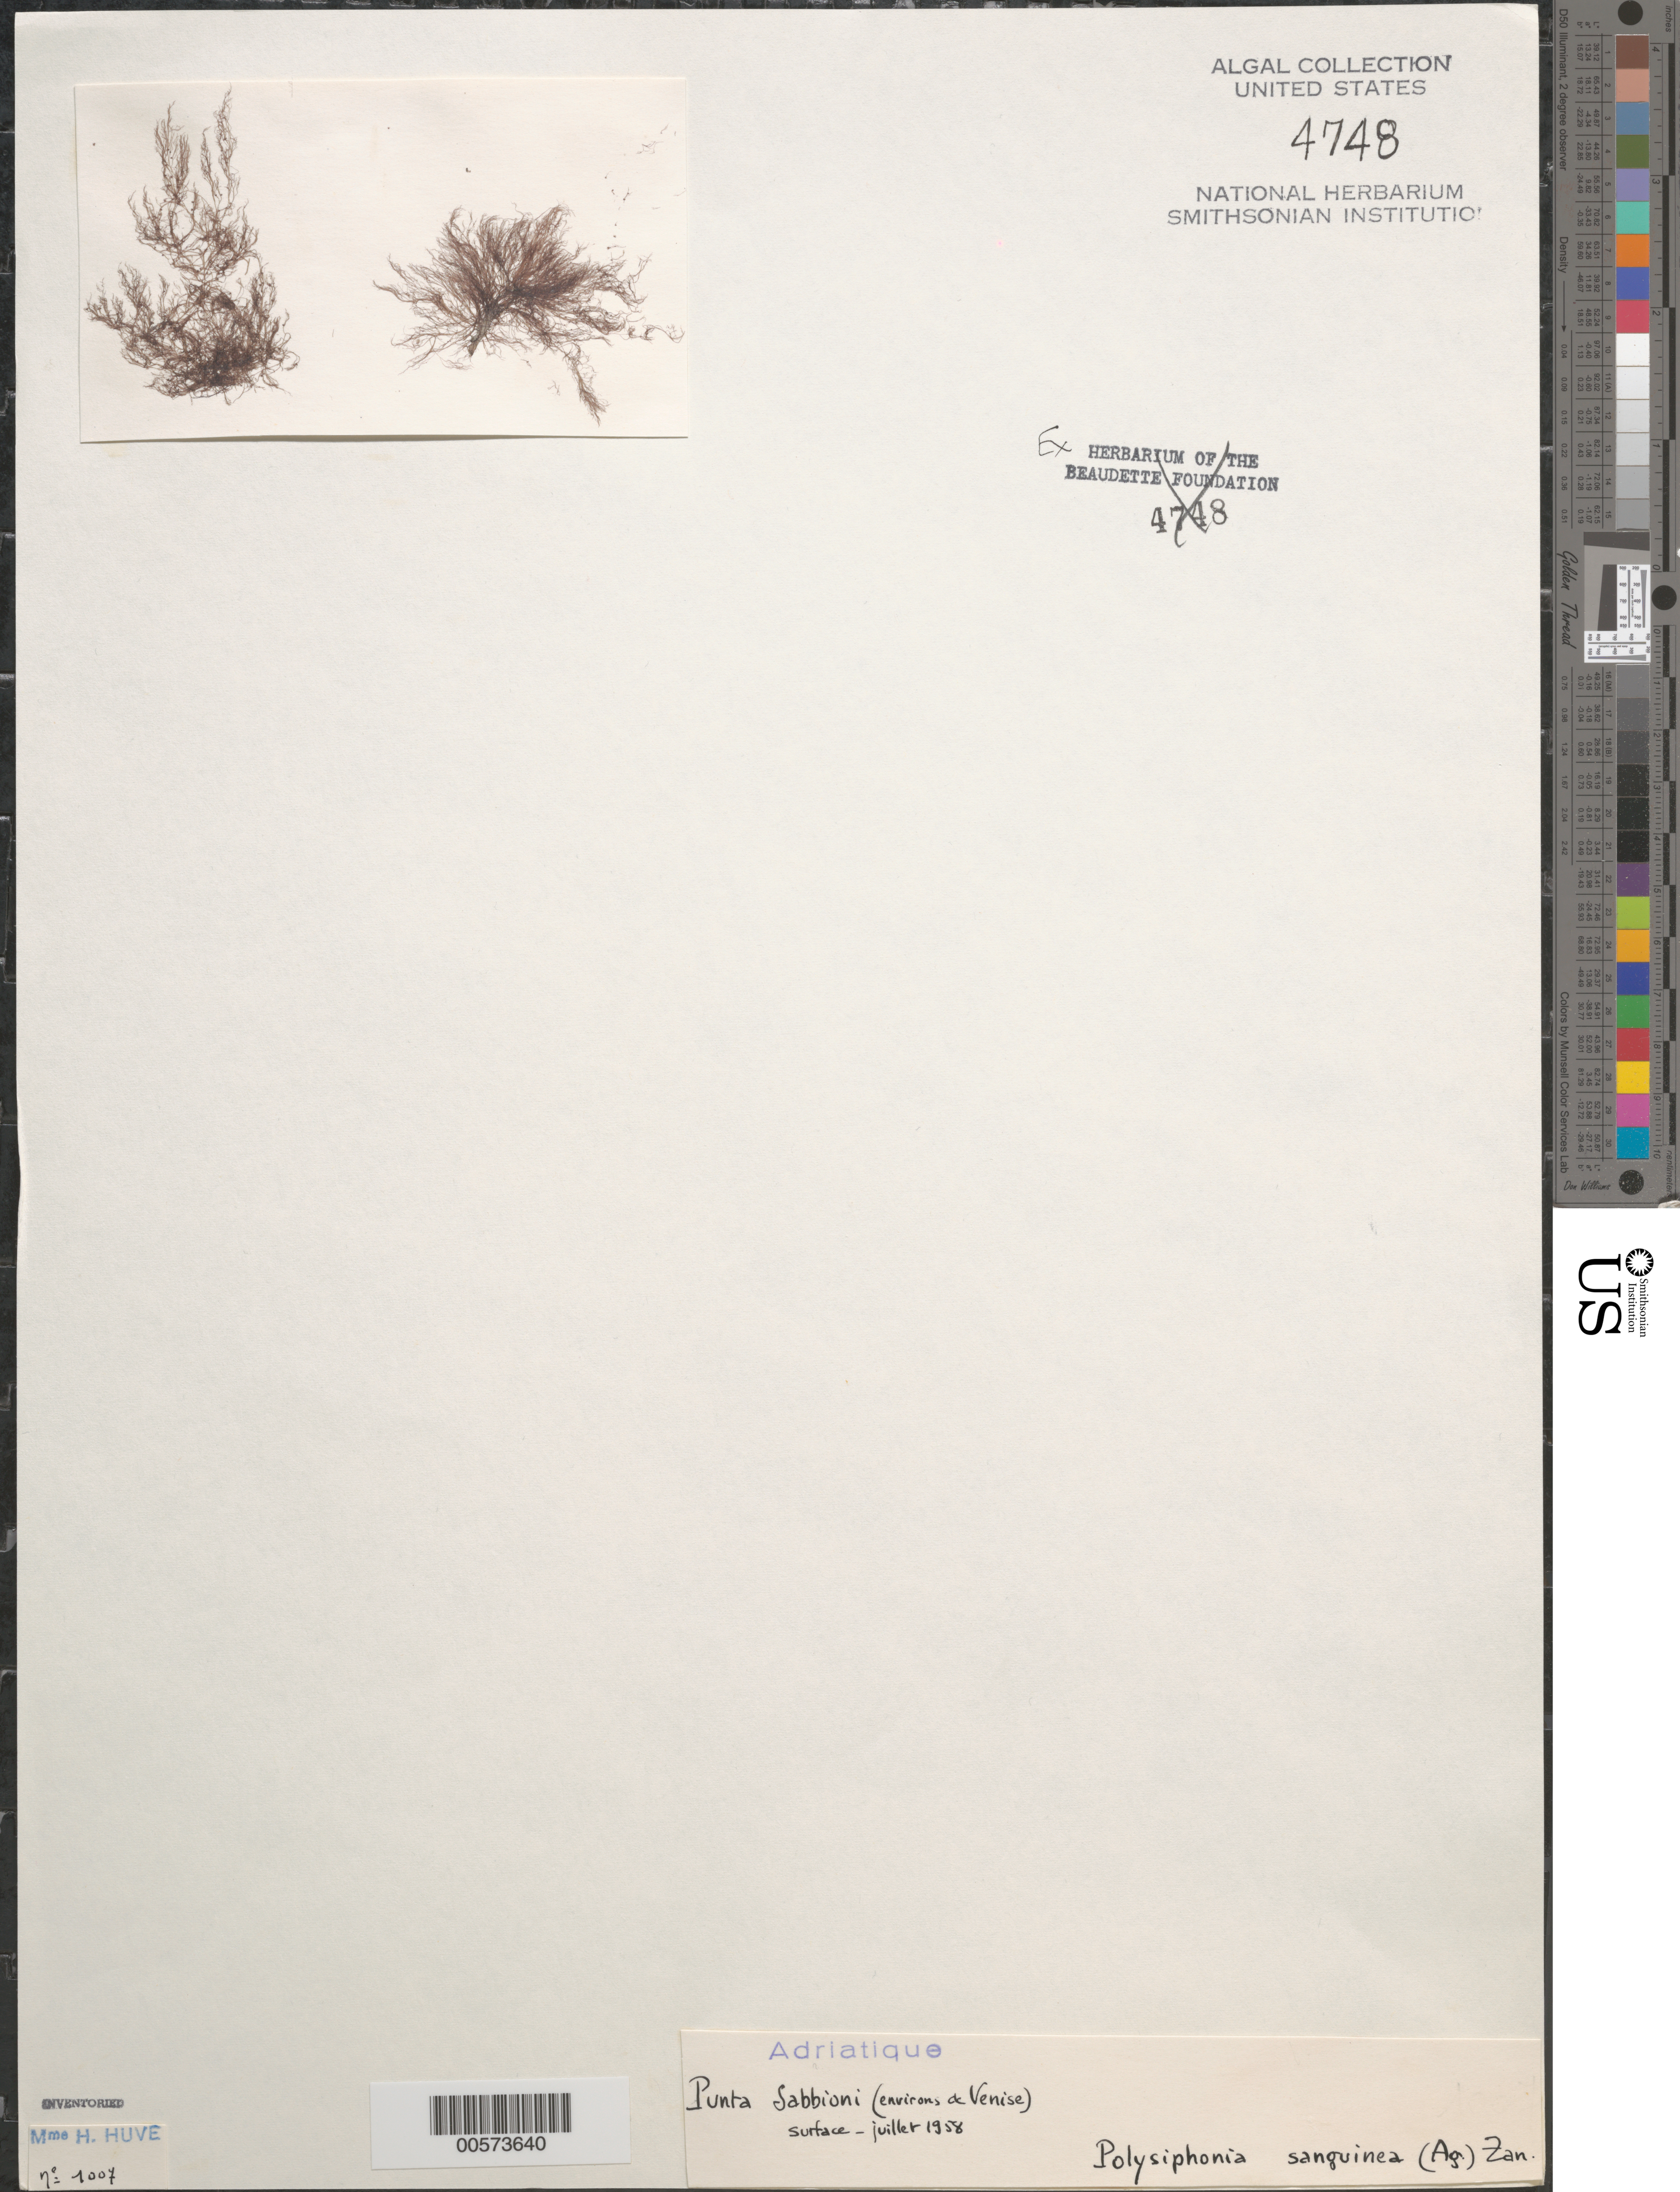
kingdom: Plantae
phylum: Rhodophyta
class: Florideophyceae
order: Ceramiales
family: Rhodomelaceae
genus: Polysiphonia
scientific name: Polysiphonia sanguinea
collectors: H. Huvé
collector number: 1007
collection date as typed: Jul 1958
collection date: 1958-07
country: Italy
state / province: Veneto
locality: Punta sabbioni, near venice (venise)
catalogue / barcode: US 4748